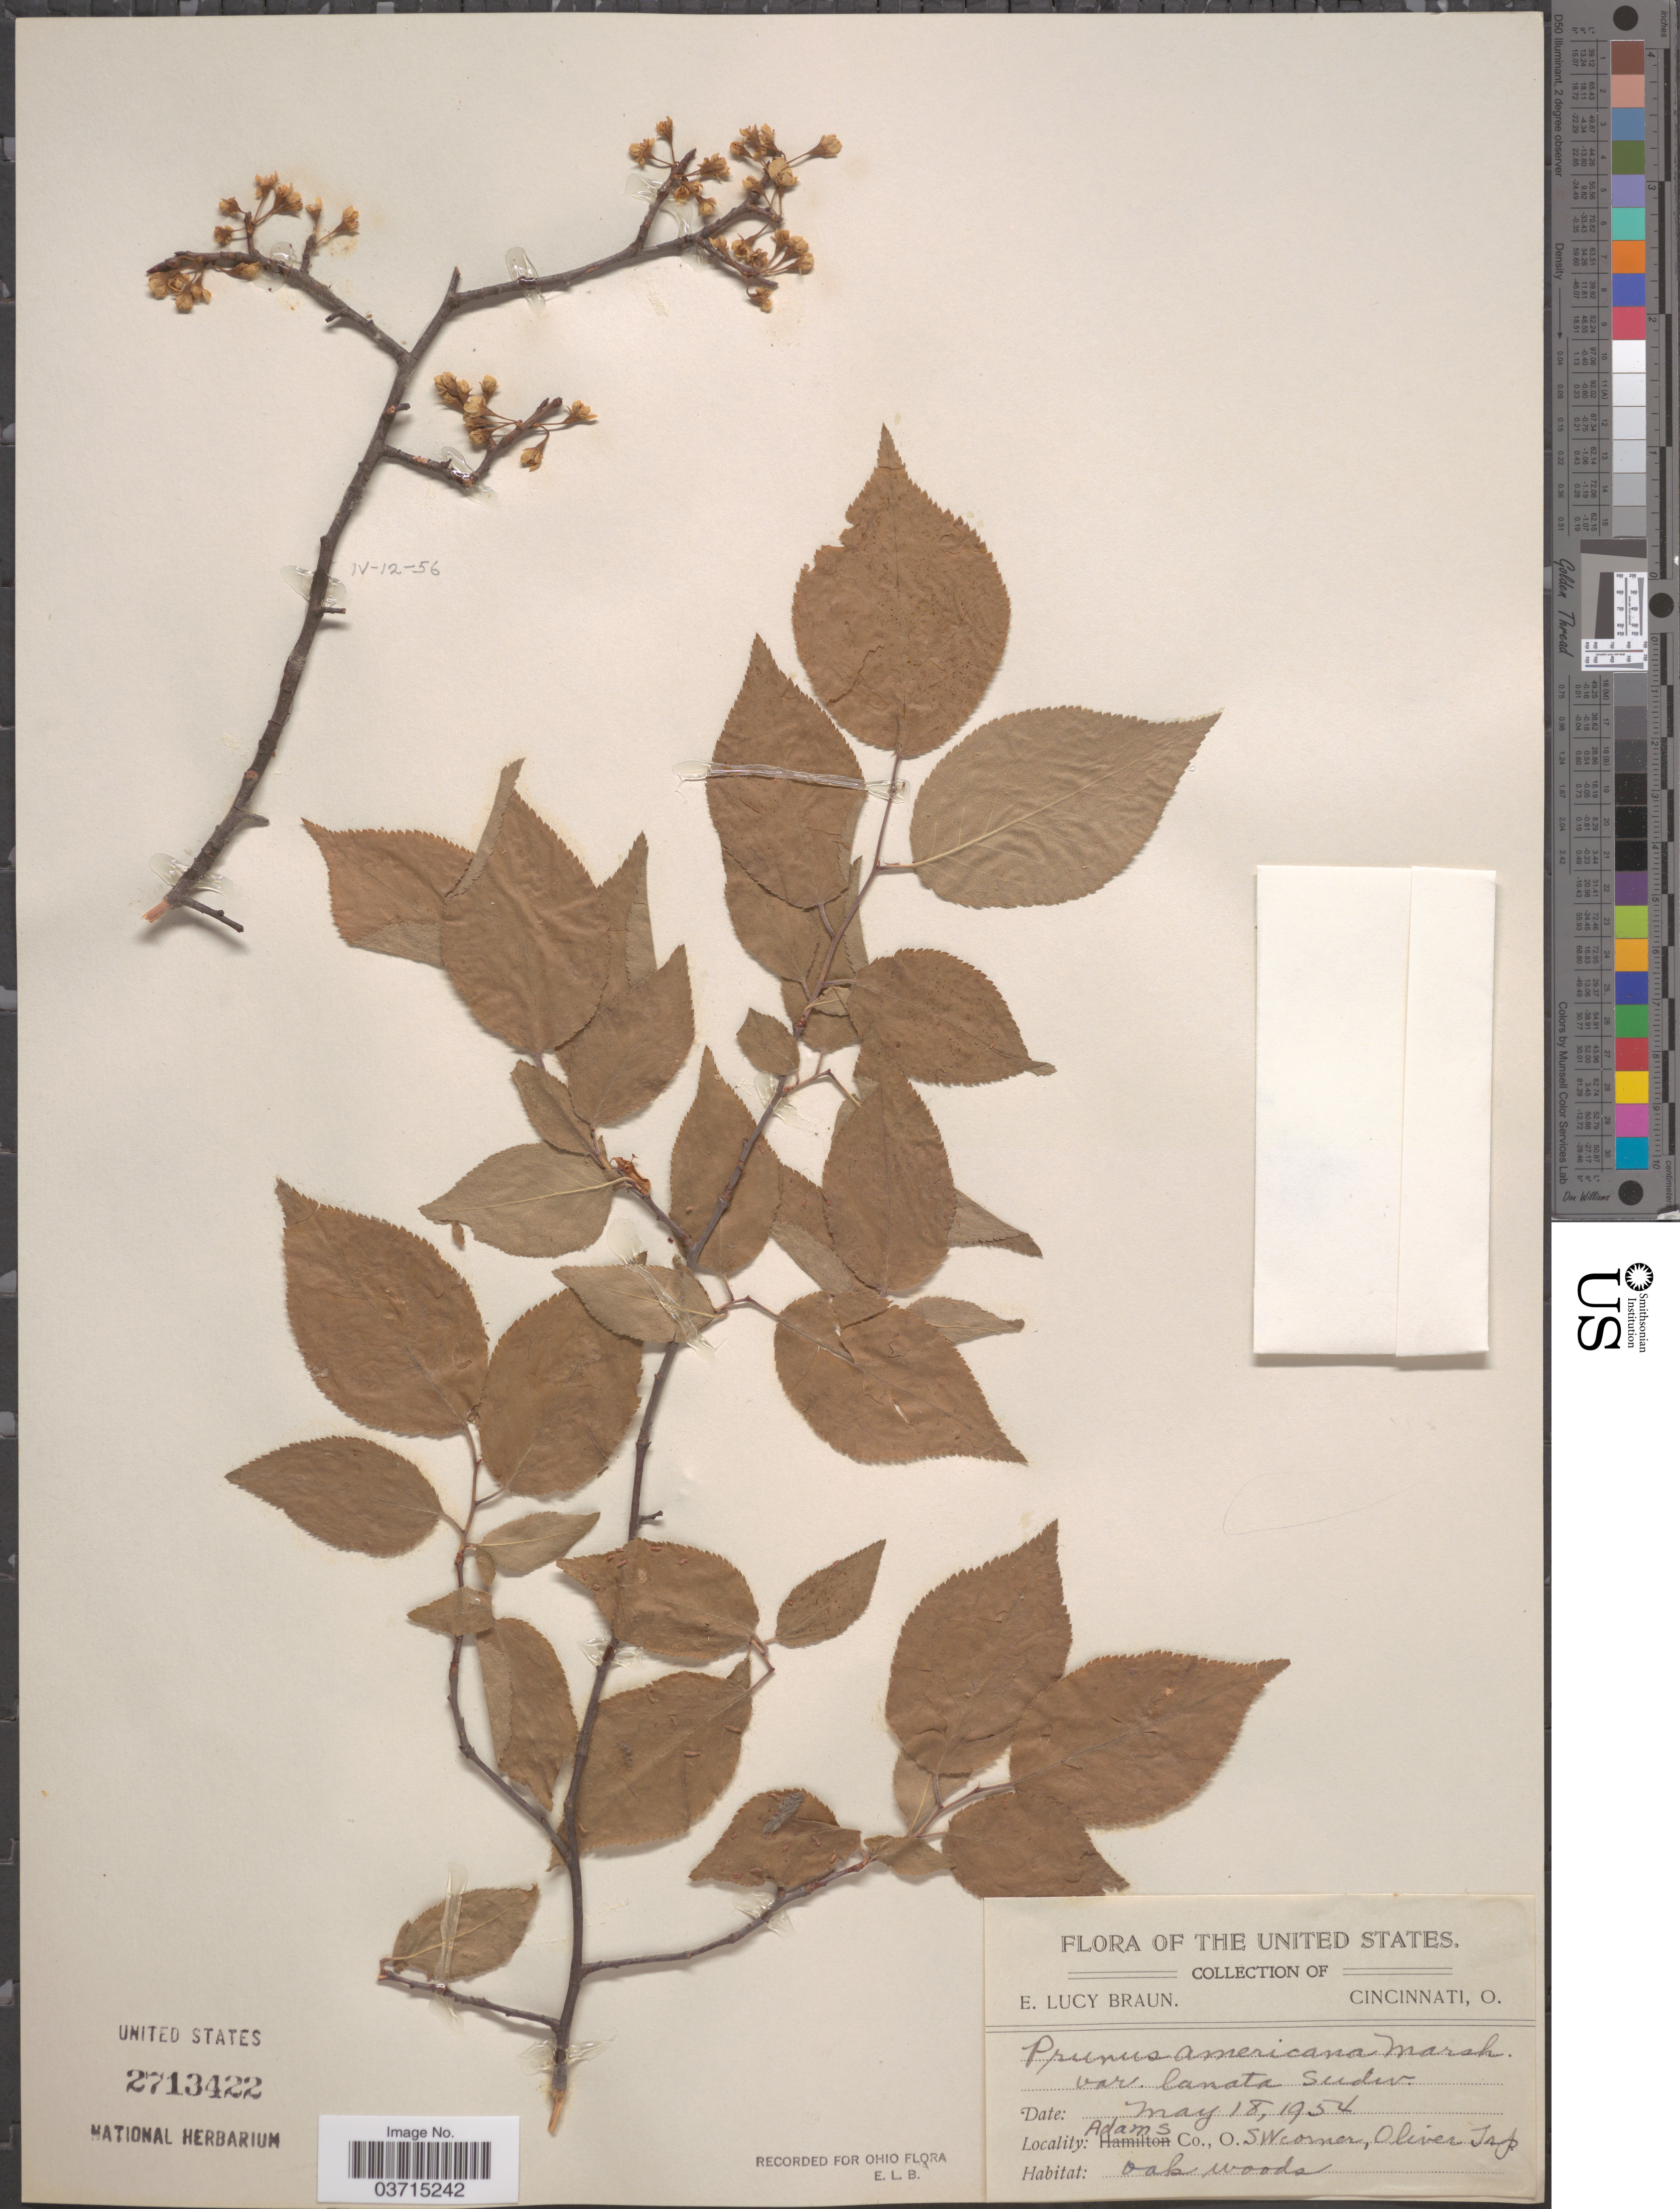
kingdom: Plantae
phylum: Tracheophyta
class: Magnoliopsida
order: Rosales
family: Rosaceae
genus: Prunus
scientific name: Prunus americana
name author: Marshall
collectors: E. L. Braun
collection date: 1954-05-18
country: United States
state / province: Ohio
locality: Adams Co., SW corner, Oliver Tsp.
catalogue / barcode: US 2713422